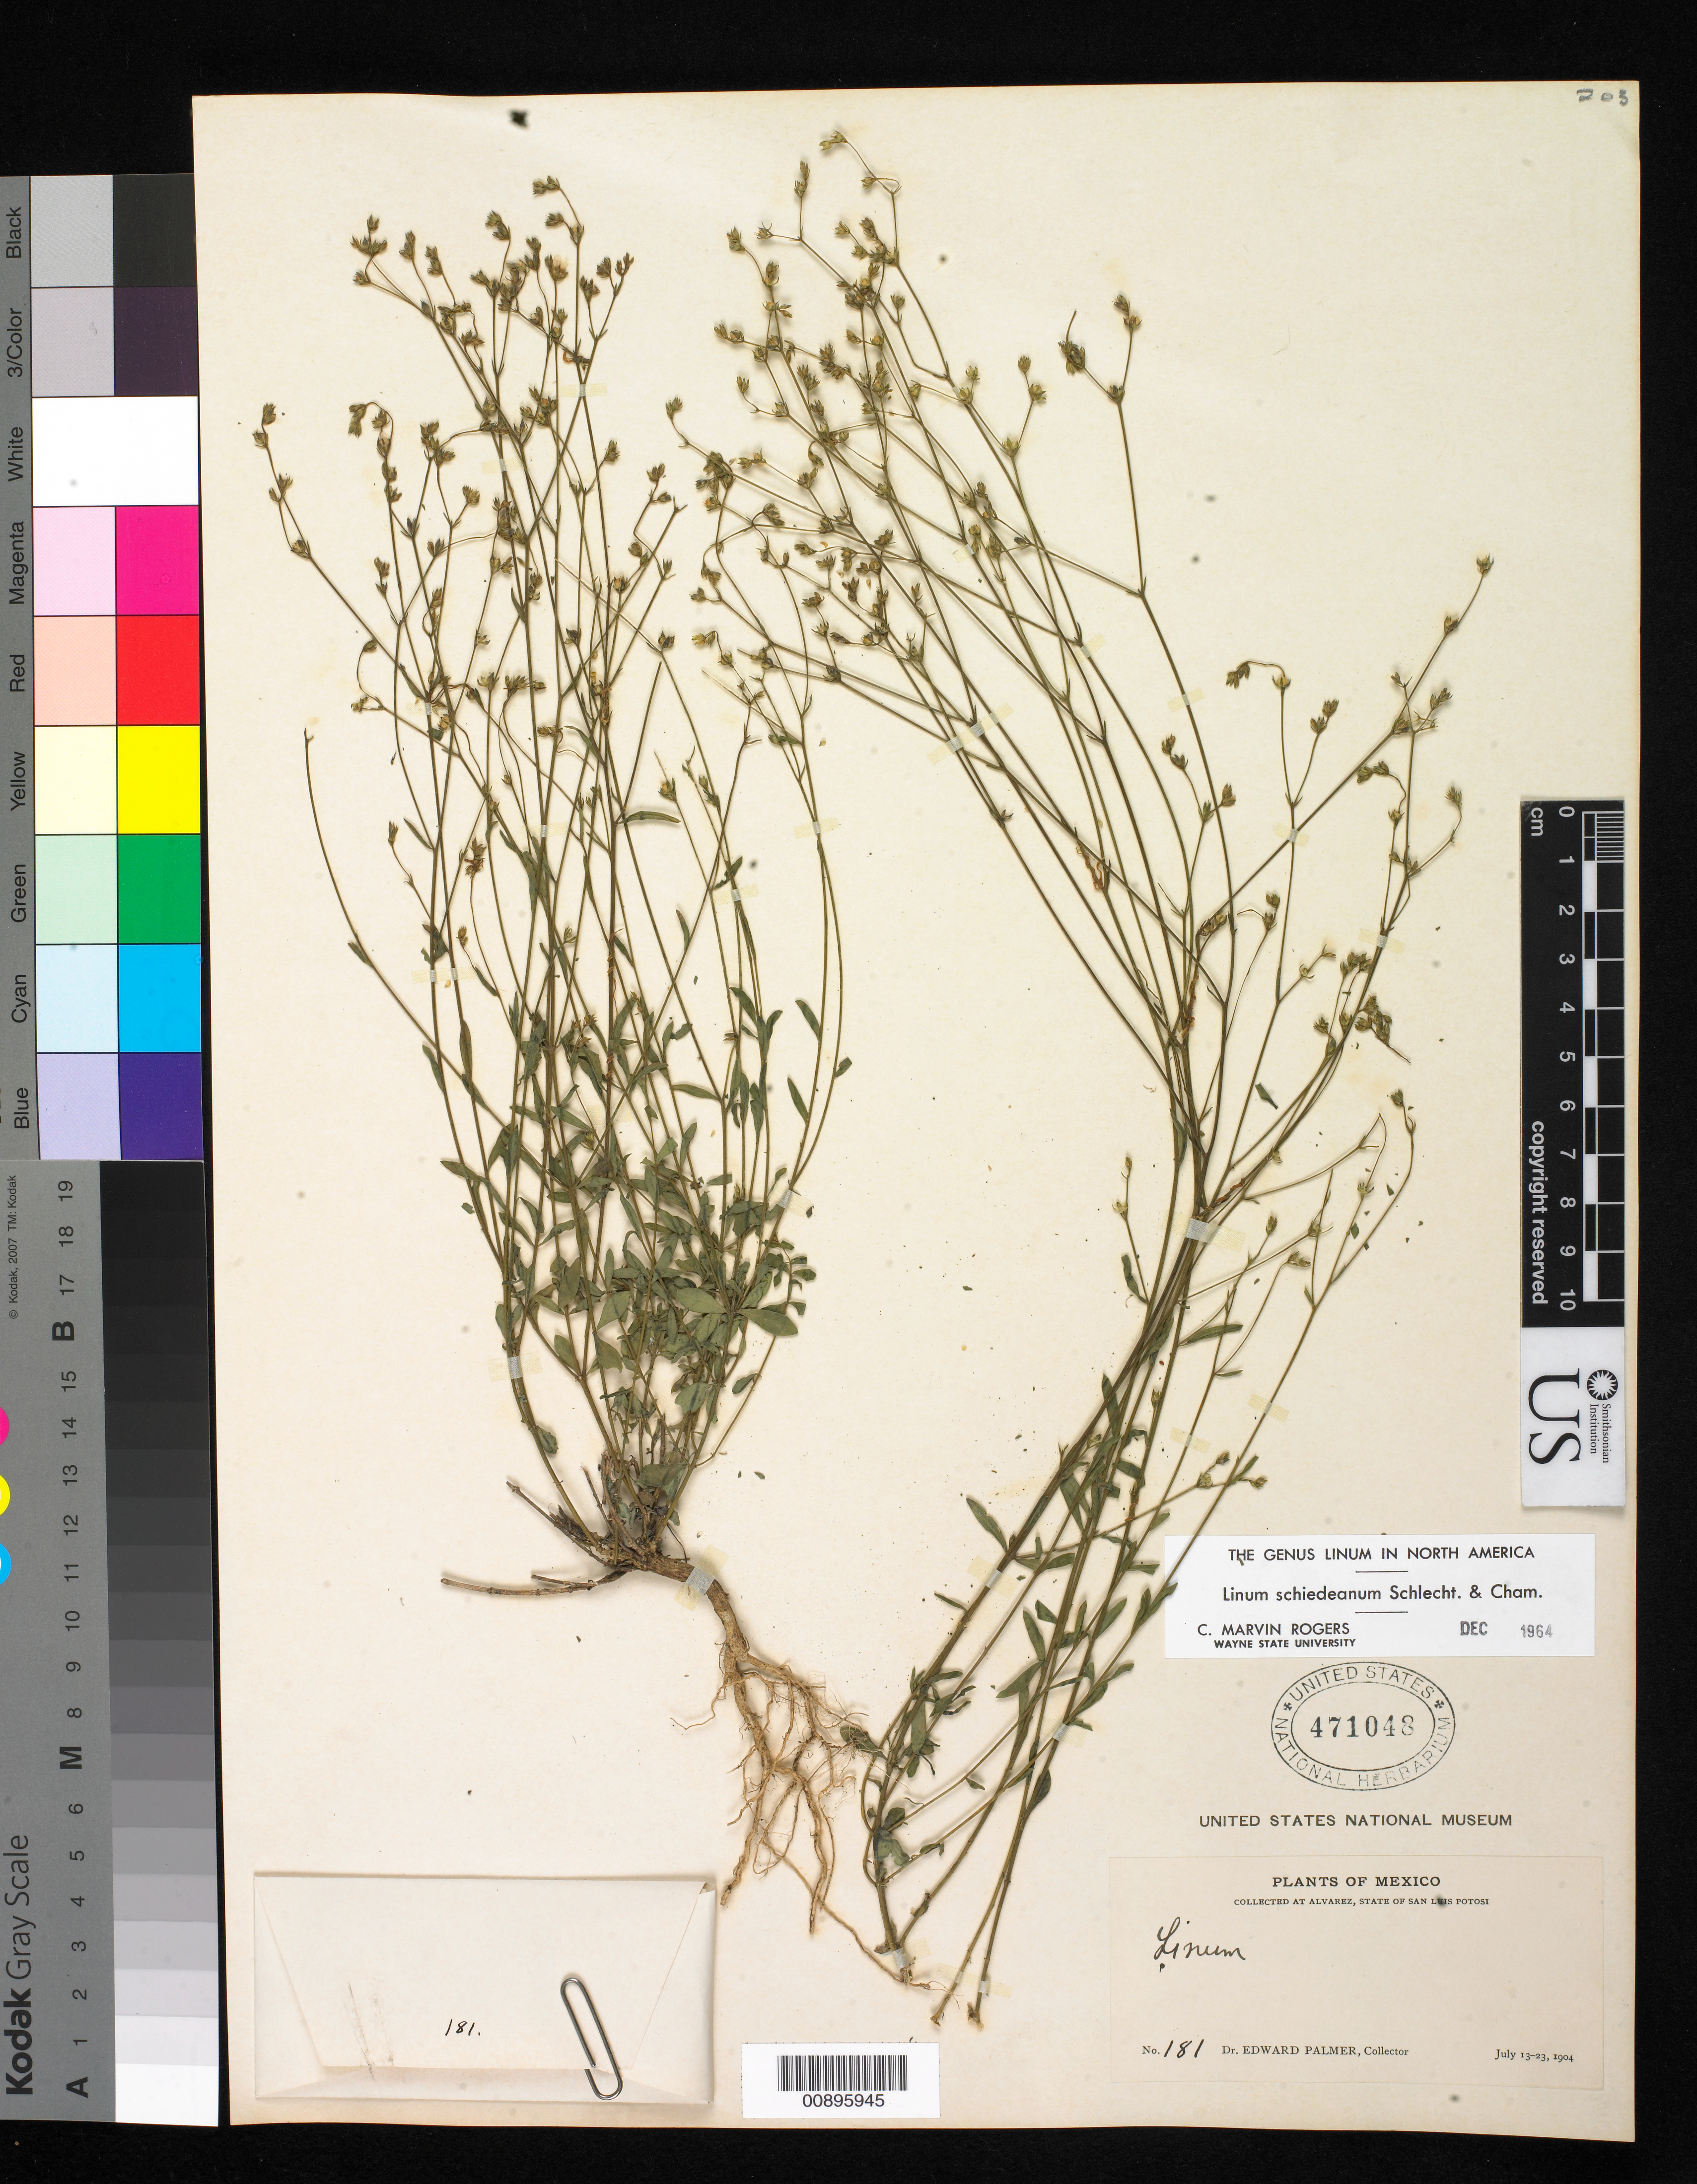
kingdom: Plantae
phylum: Tracheophyta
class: Magnoliopsida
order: Malpighiales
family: Linaceae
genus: Linum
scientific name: Linum schiedeanum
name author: Schltdl. & Cham.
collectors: E. Palmer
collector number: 181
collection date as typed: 13 Jul 1904 to 23 Jul 1904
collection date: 1904-07-13/1904-07-23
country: Mexico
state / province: San Luis Potosí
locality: Alvarez, San Luis Potosí.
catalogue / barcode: US 471048